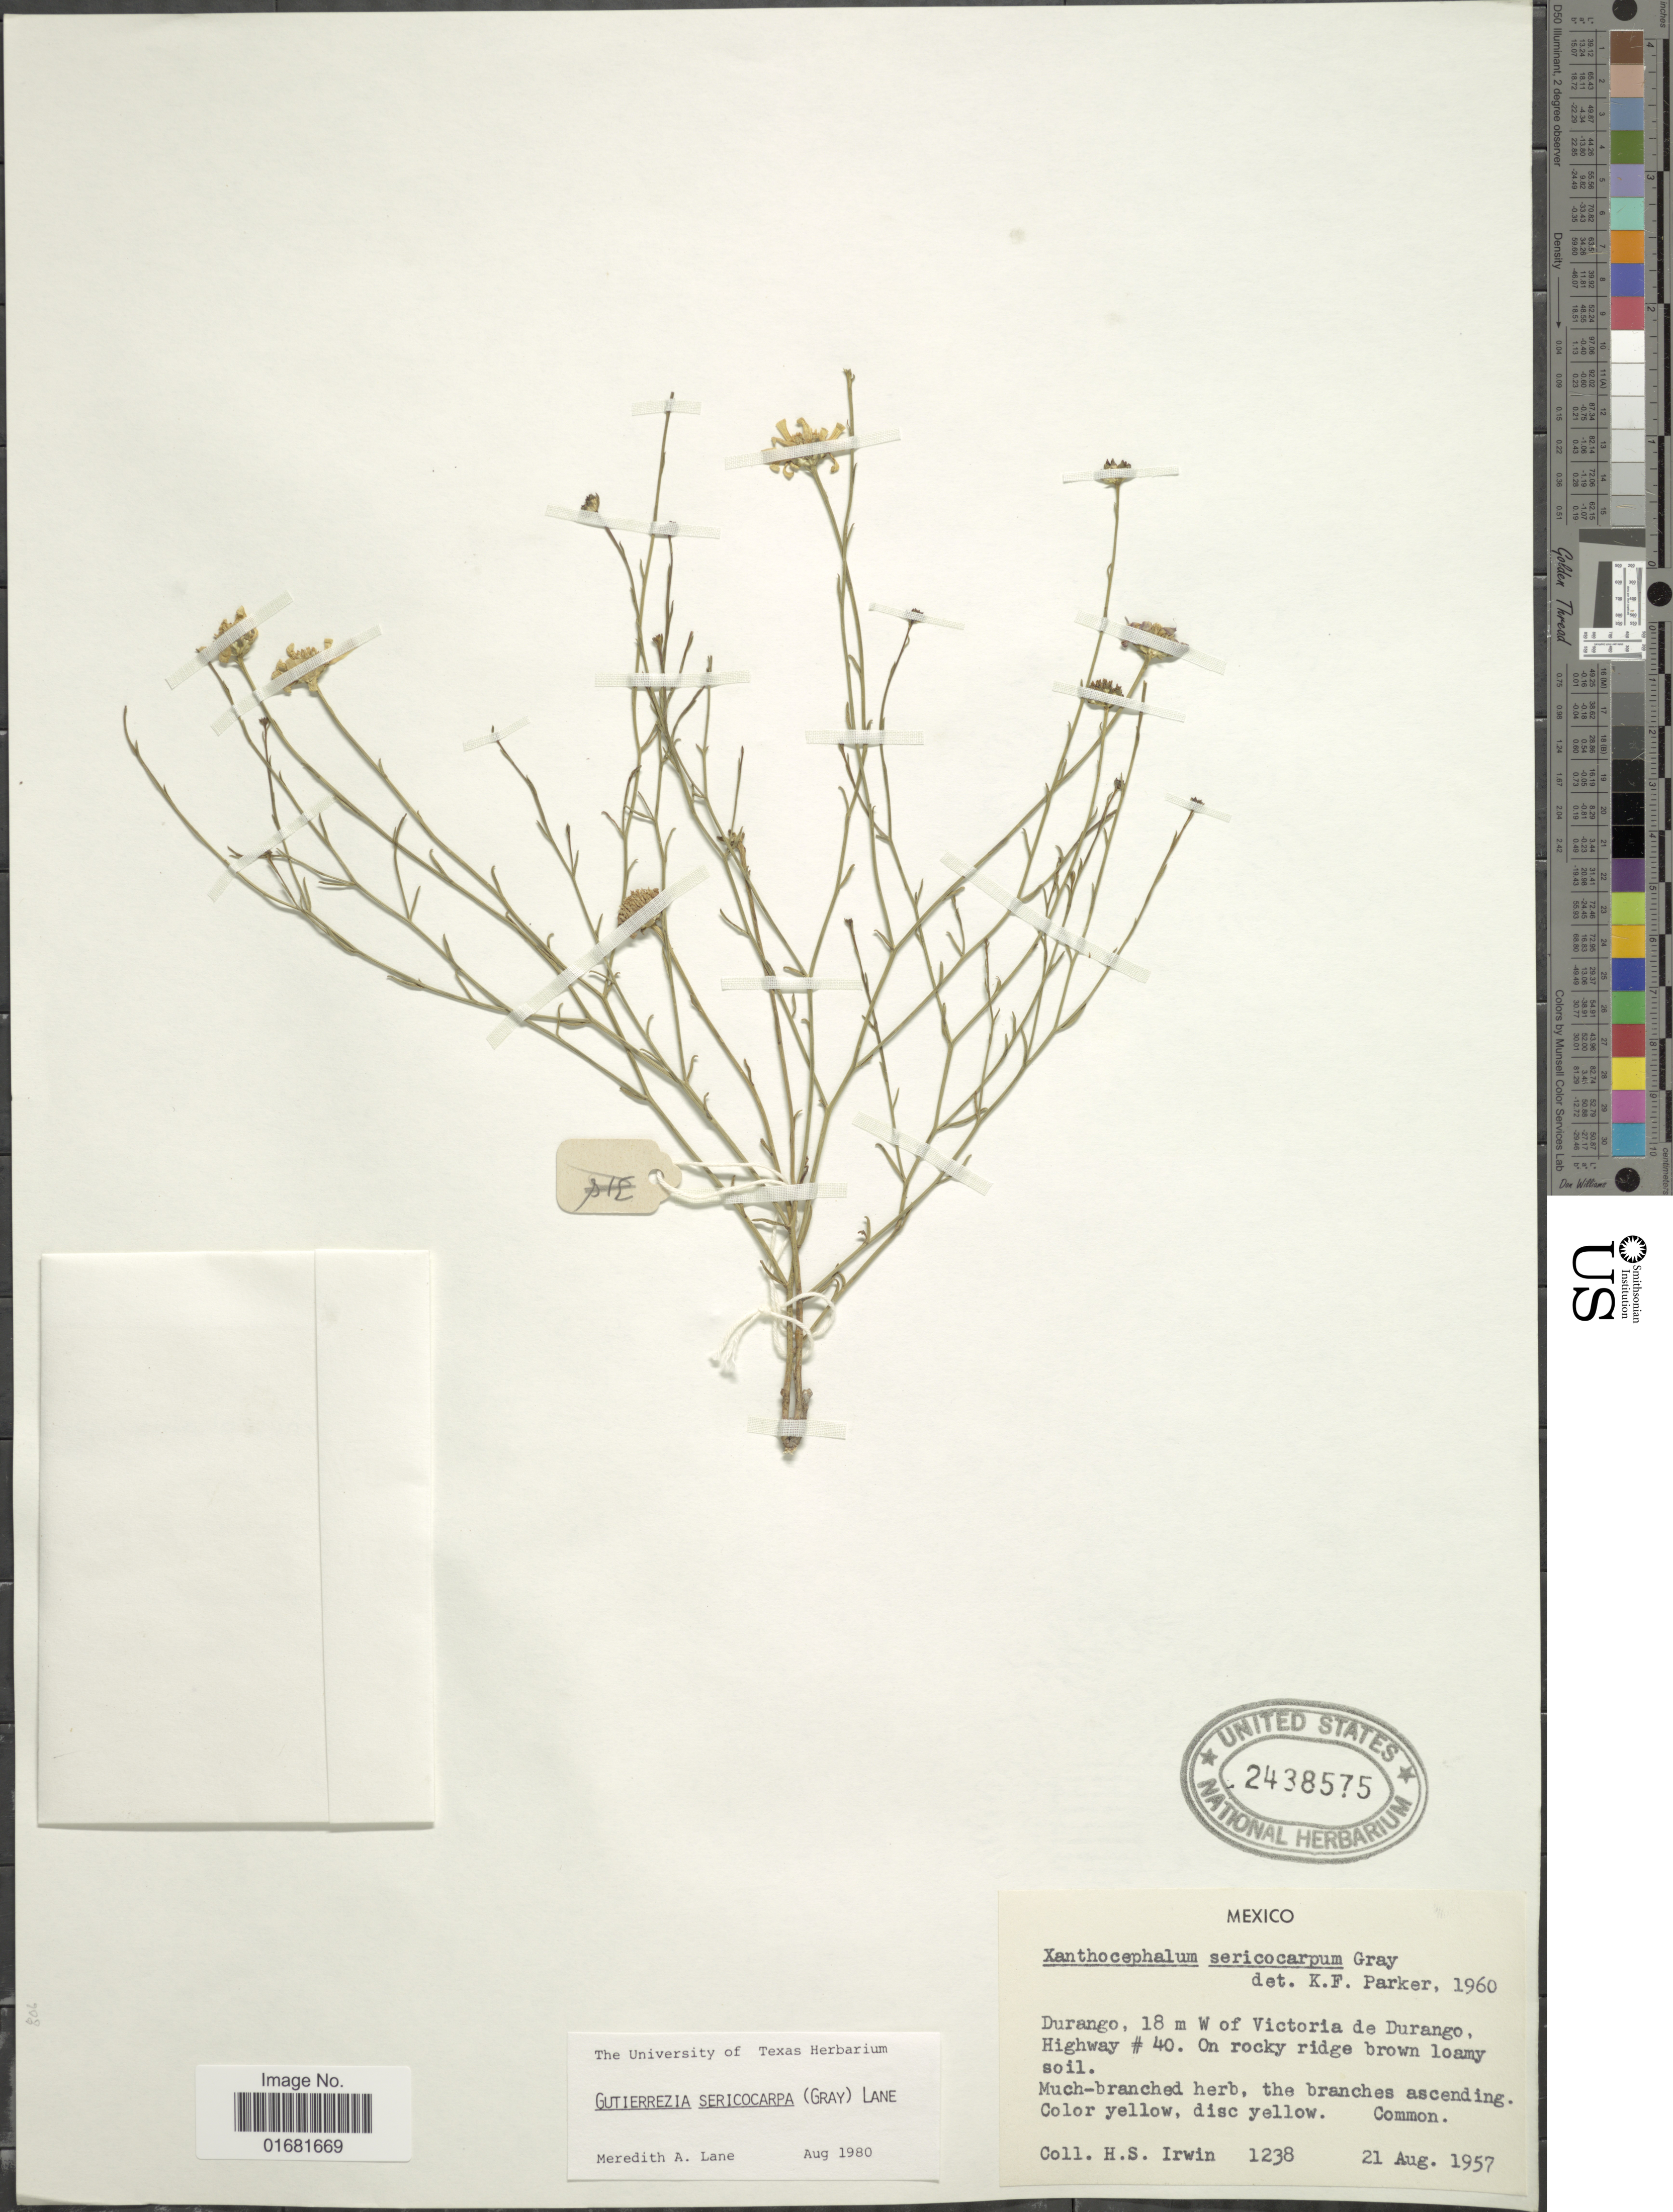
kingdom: Plantae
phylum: Tracheophyta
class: Magnoliopsida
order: Asterales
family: Asteraceae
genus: Gutierrezia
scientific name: Gutierrezia sericocarpa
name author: (A. Gray) M.A. Lane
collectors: H. Irwin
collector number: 1238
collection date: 1957-08-21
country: Mexico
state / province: Durango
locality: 18 m W of Victoria de Durango, Highway #40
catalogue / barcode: US 2438575